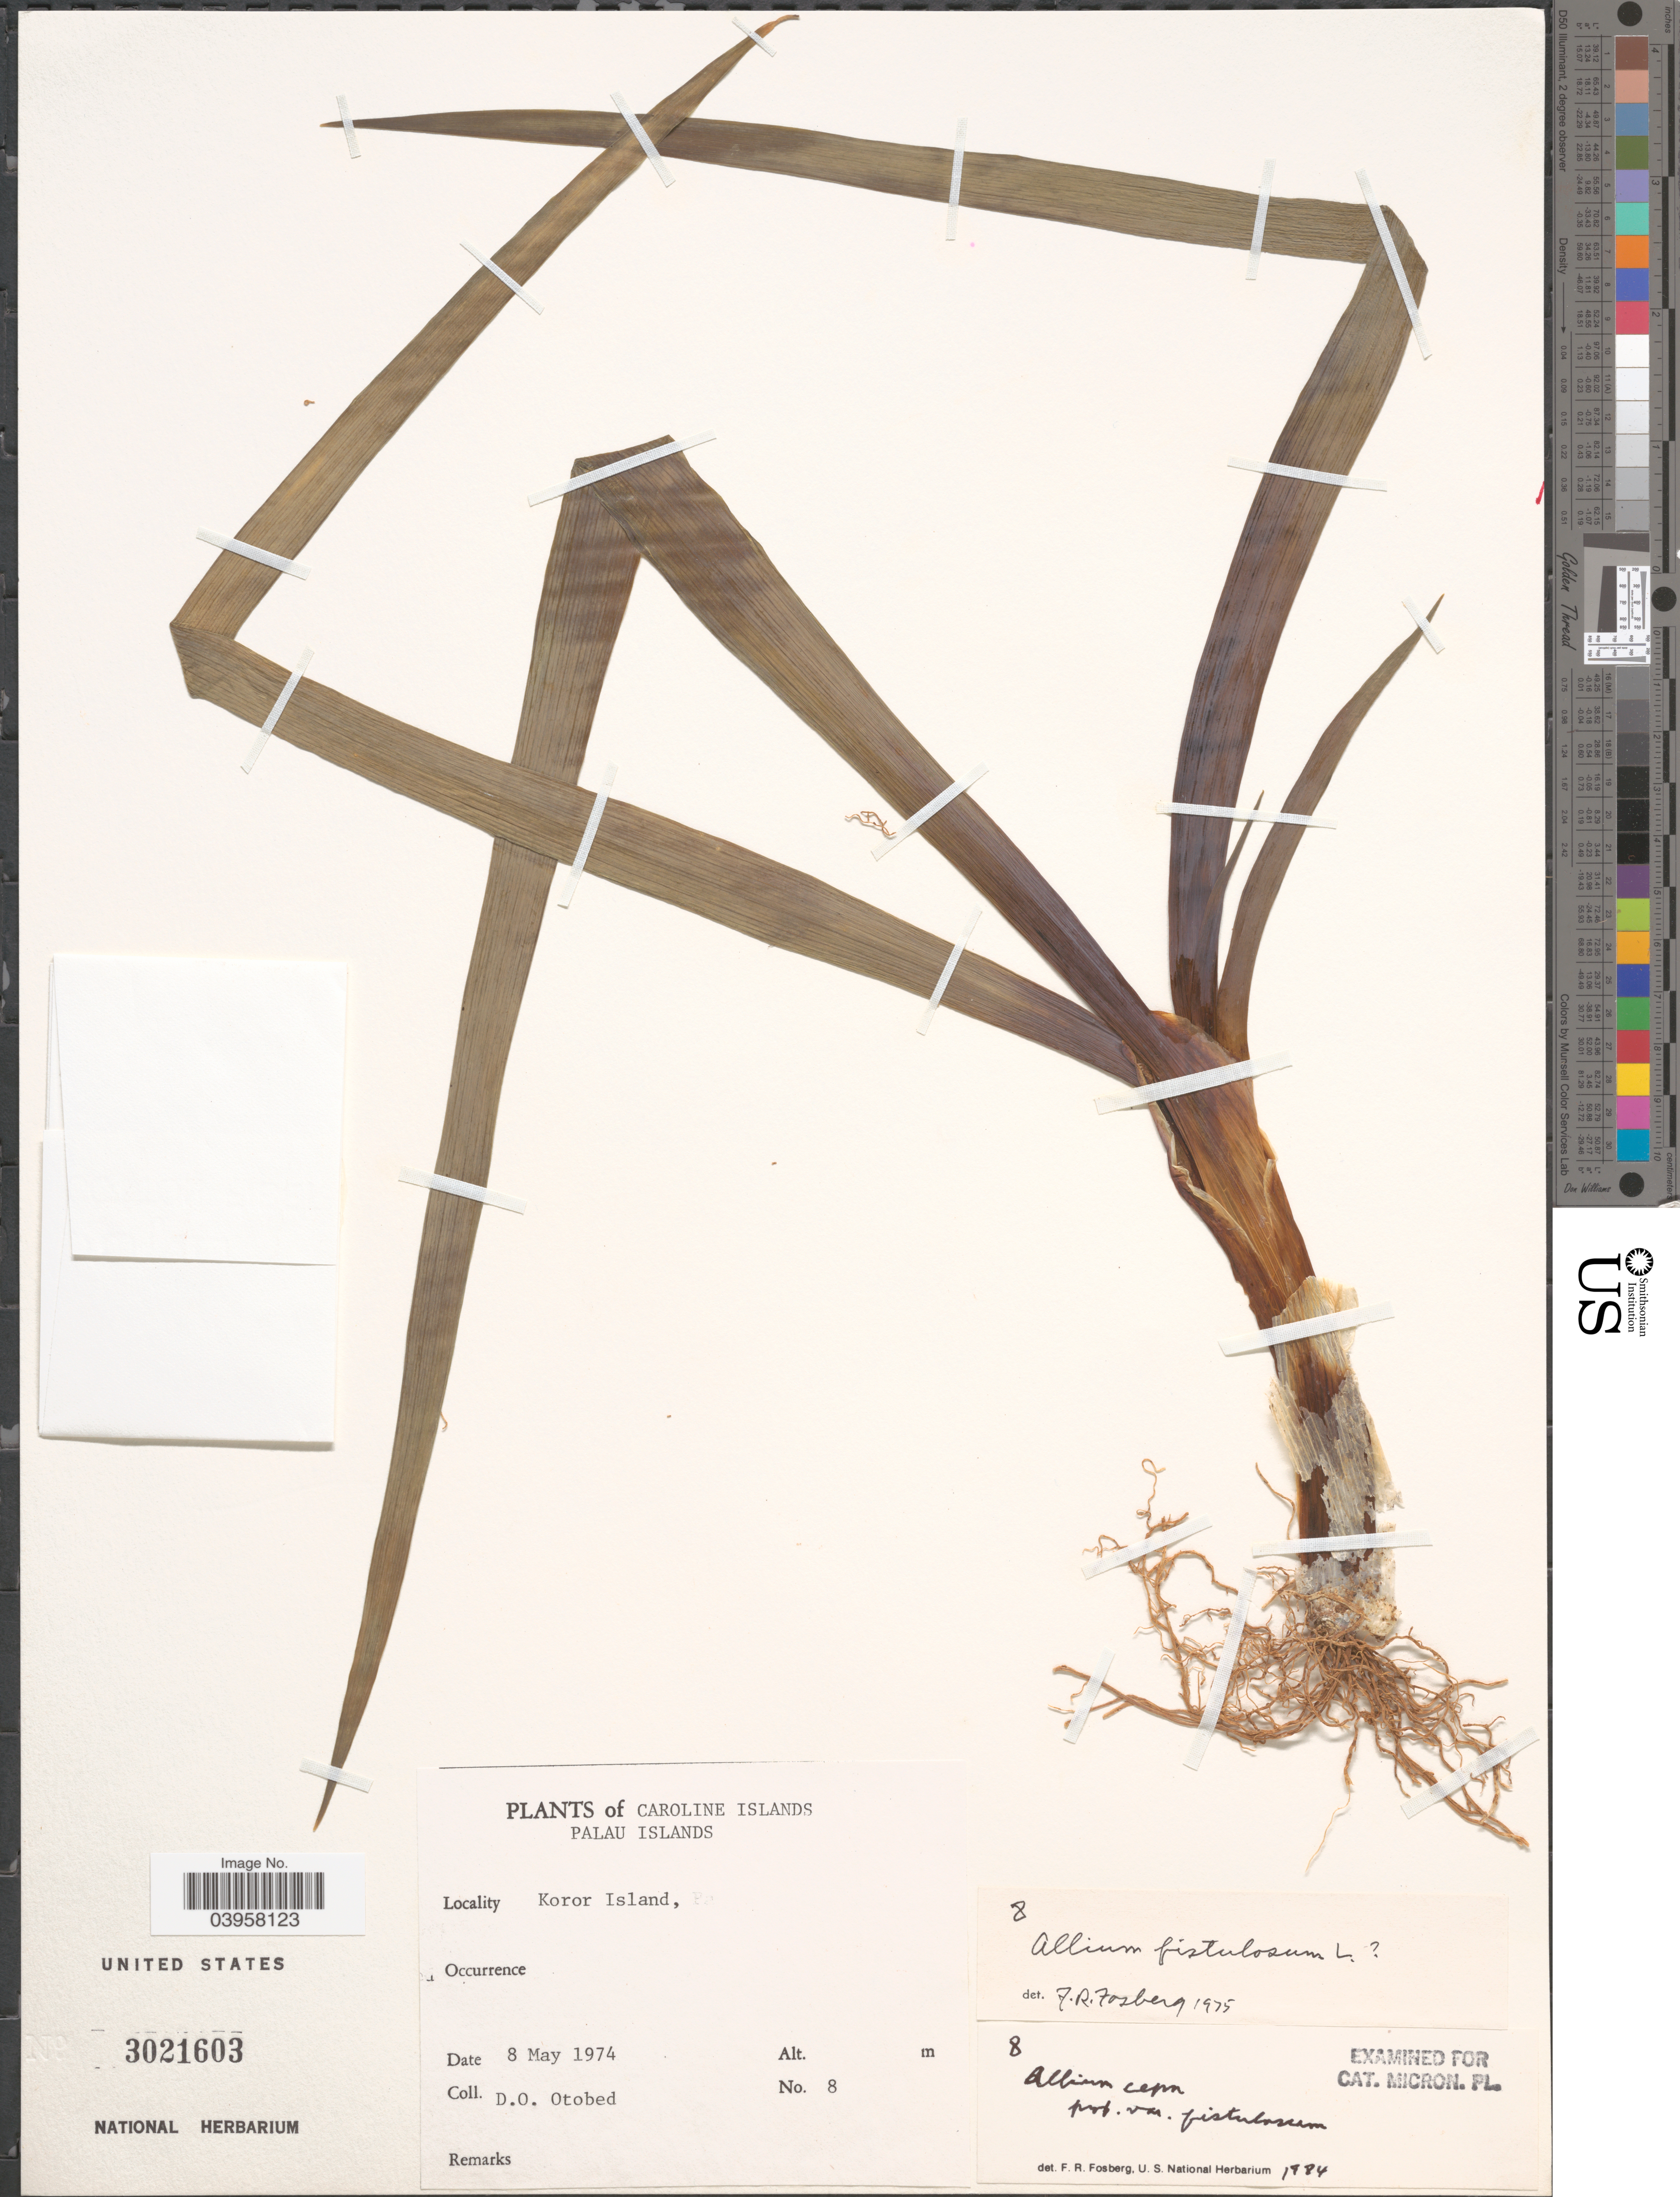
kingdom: Plantae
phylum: Tracheophyta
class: Liliopsida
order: Asparagales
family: Amaryllidaceae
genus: Allium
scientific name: Allium cepa var. fistulosum (L.), ined.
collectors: D. O. Otobed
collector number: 8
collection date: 1974-05-08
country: Palau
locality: Caroline Islands. Palau Islands. Koror Island.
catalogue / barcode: US 3021603